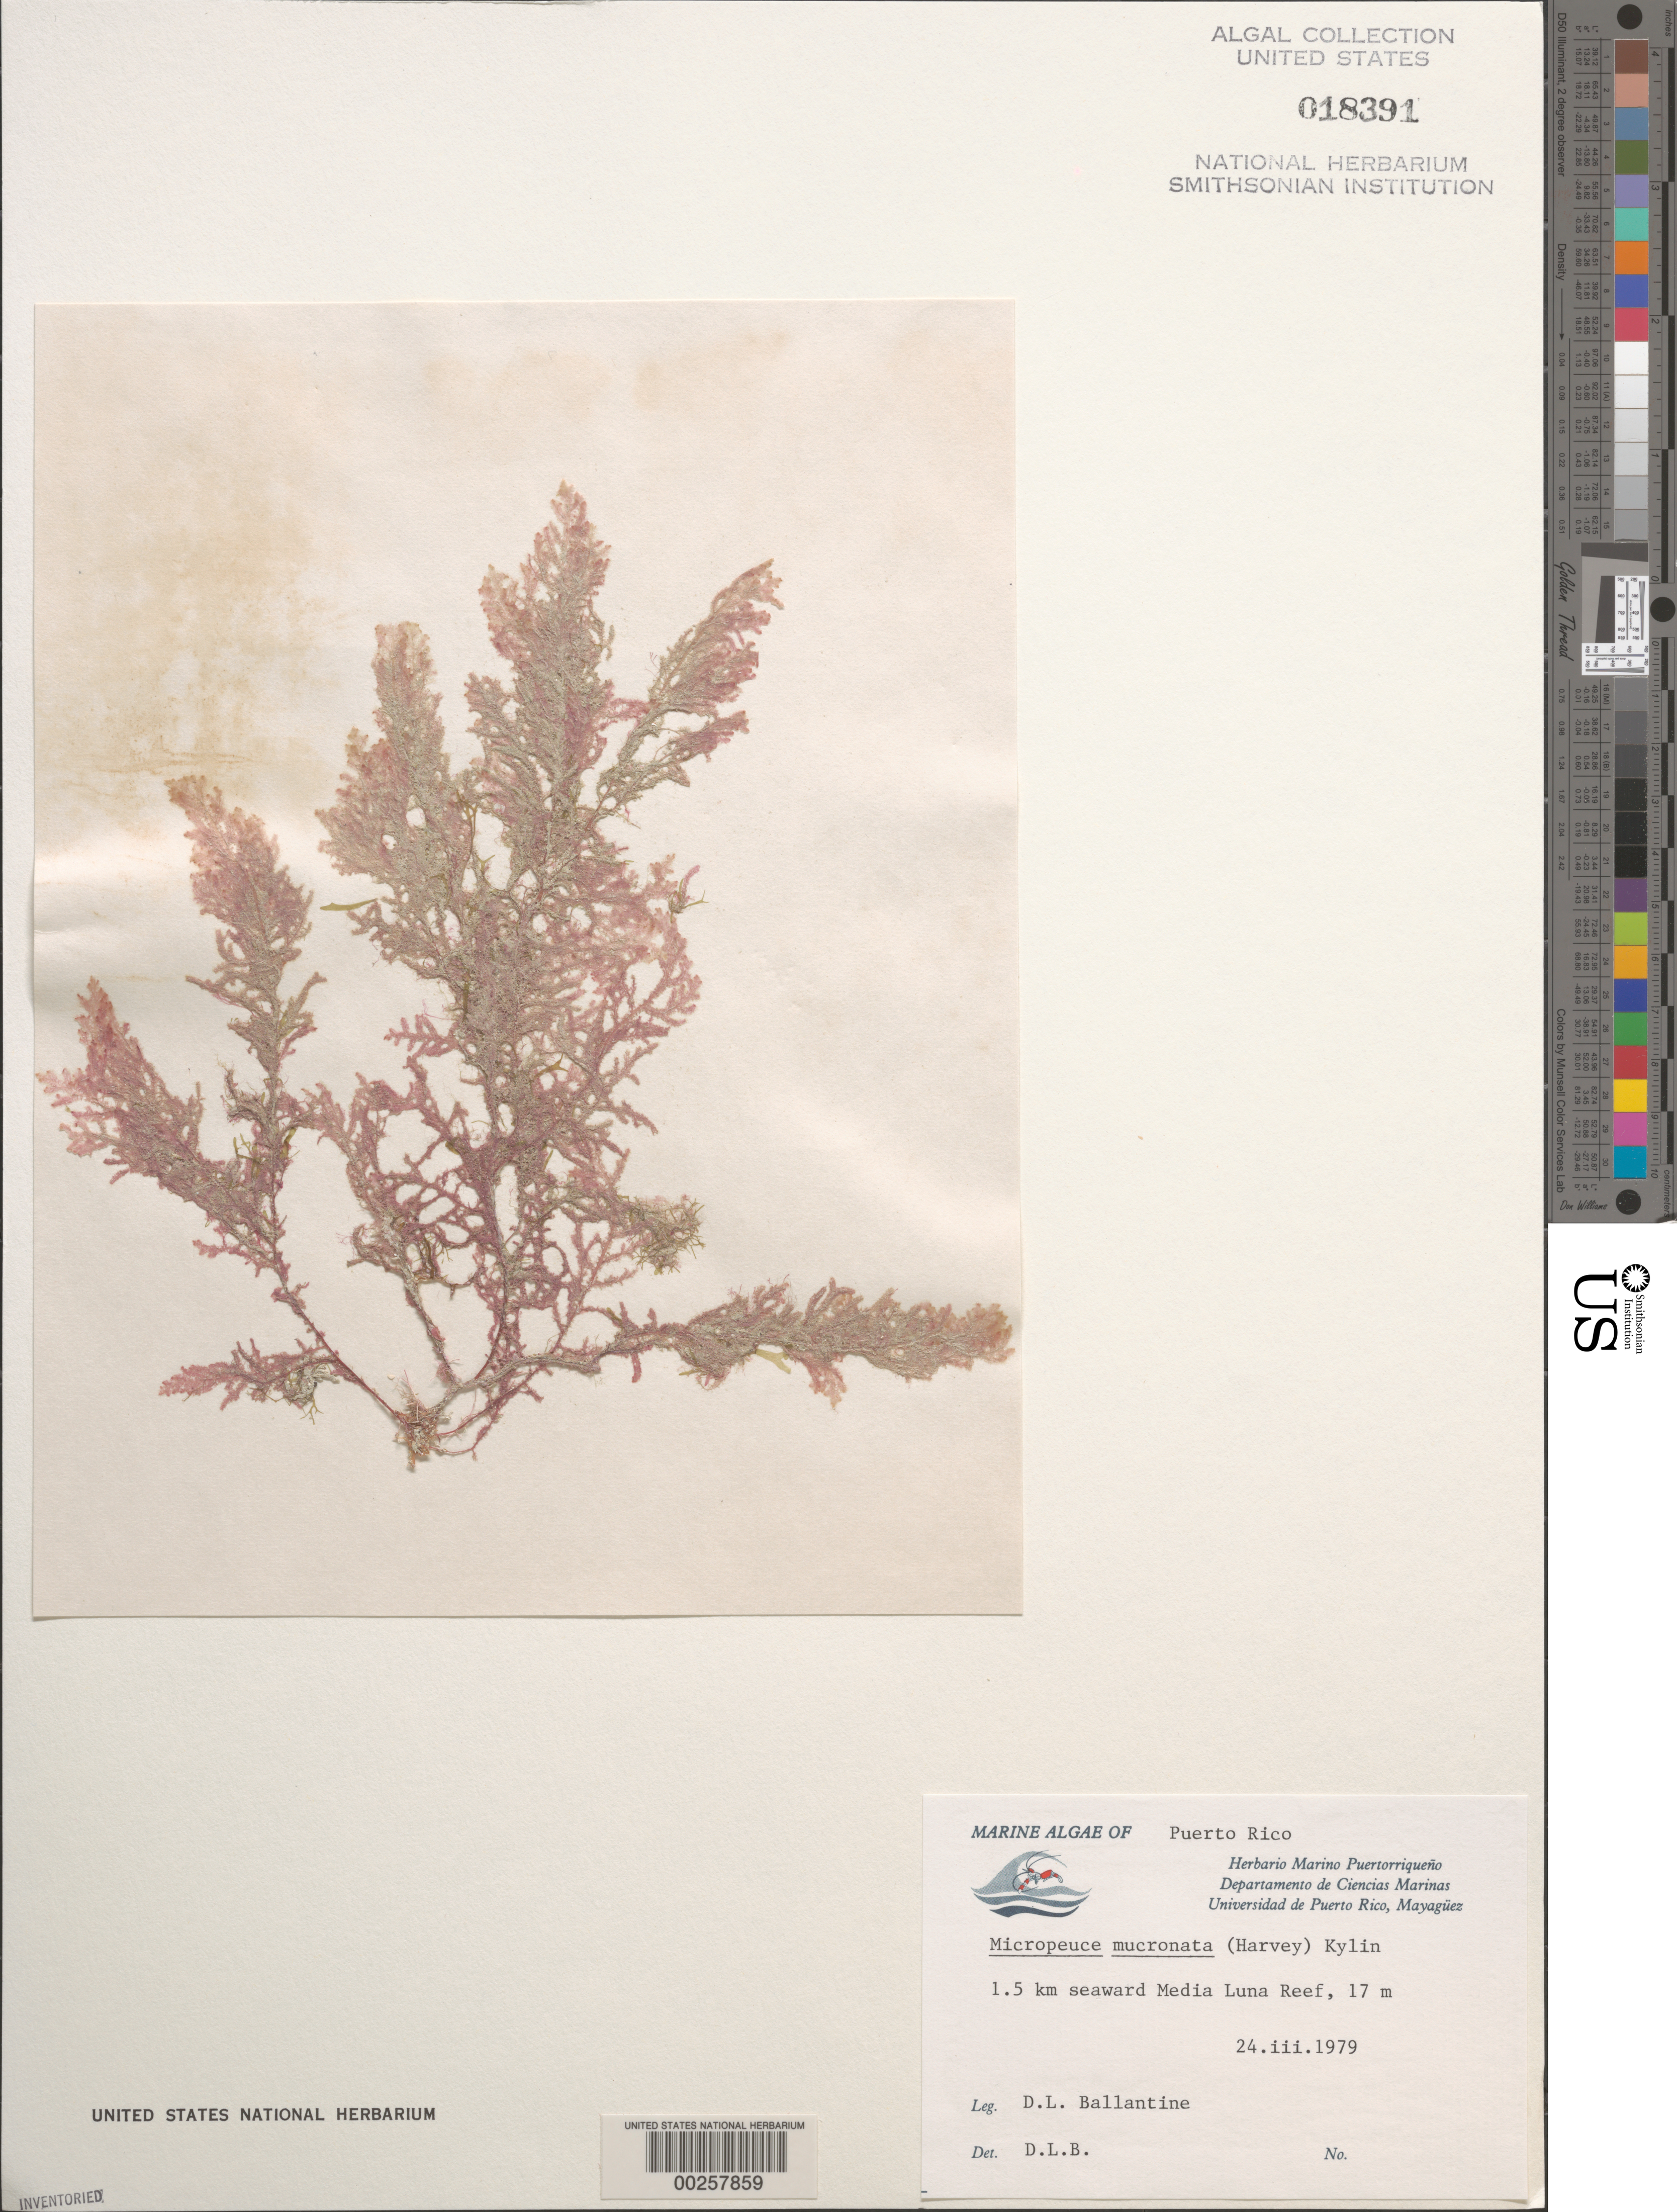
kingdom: Plantae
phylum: Rhodophyta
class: Florideophyceae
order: Ceramiales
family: Rhodomelaceae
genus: Heterodasya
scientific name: Heterodasya mucronata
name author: (Harv.) M.J. Wynne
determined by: Algae name updating Project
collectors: D.L. Ballantine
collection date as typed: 24 Mar 1979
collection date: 1979-03-24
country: Puerto Rico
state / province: Lajas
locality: Media Luna Reef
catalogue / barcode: US 18391